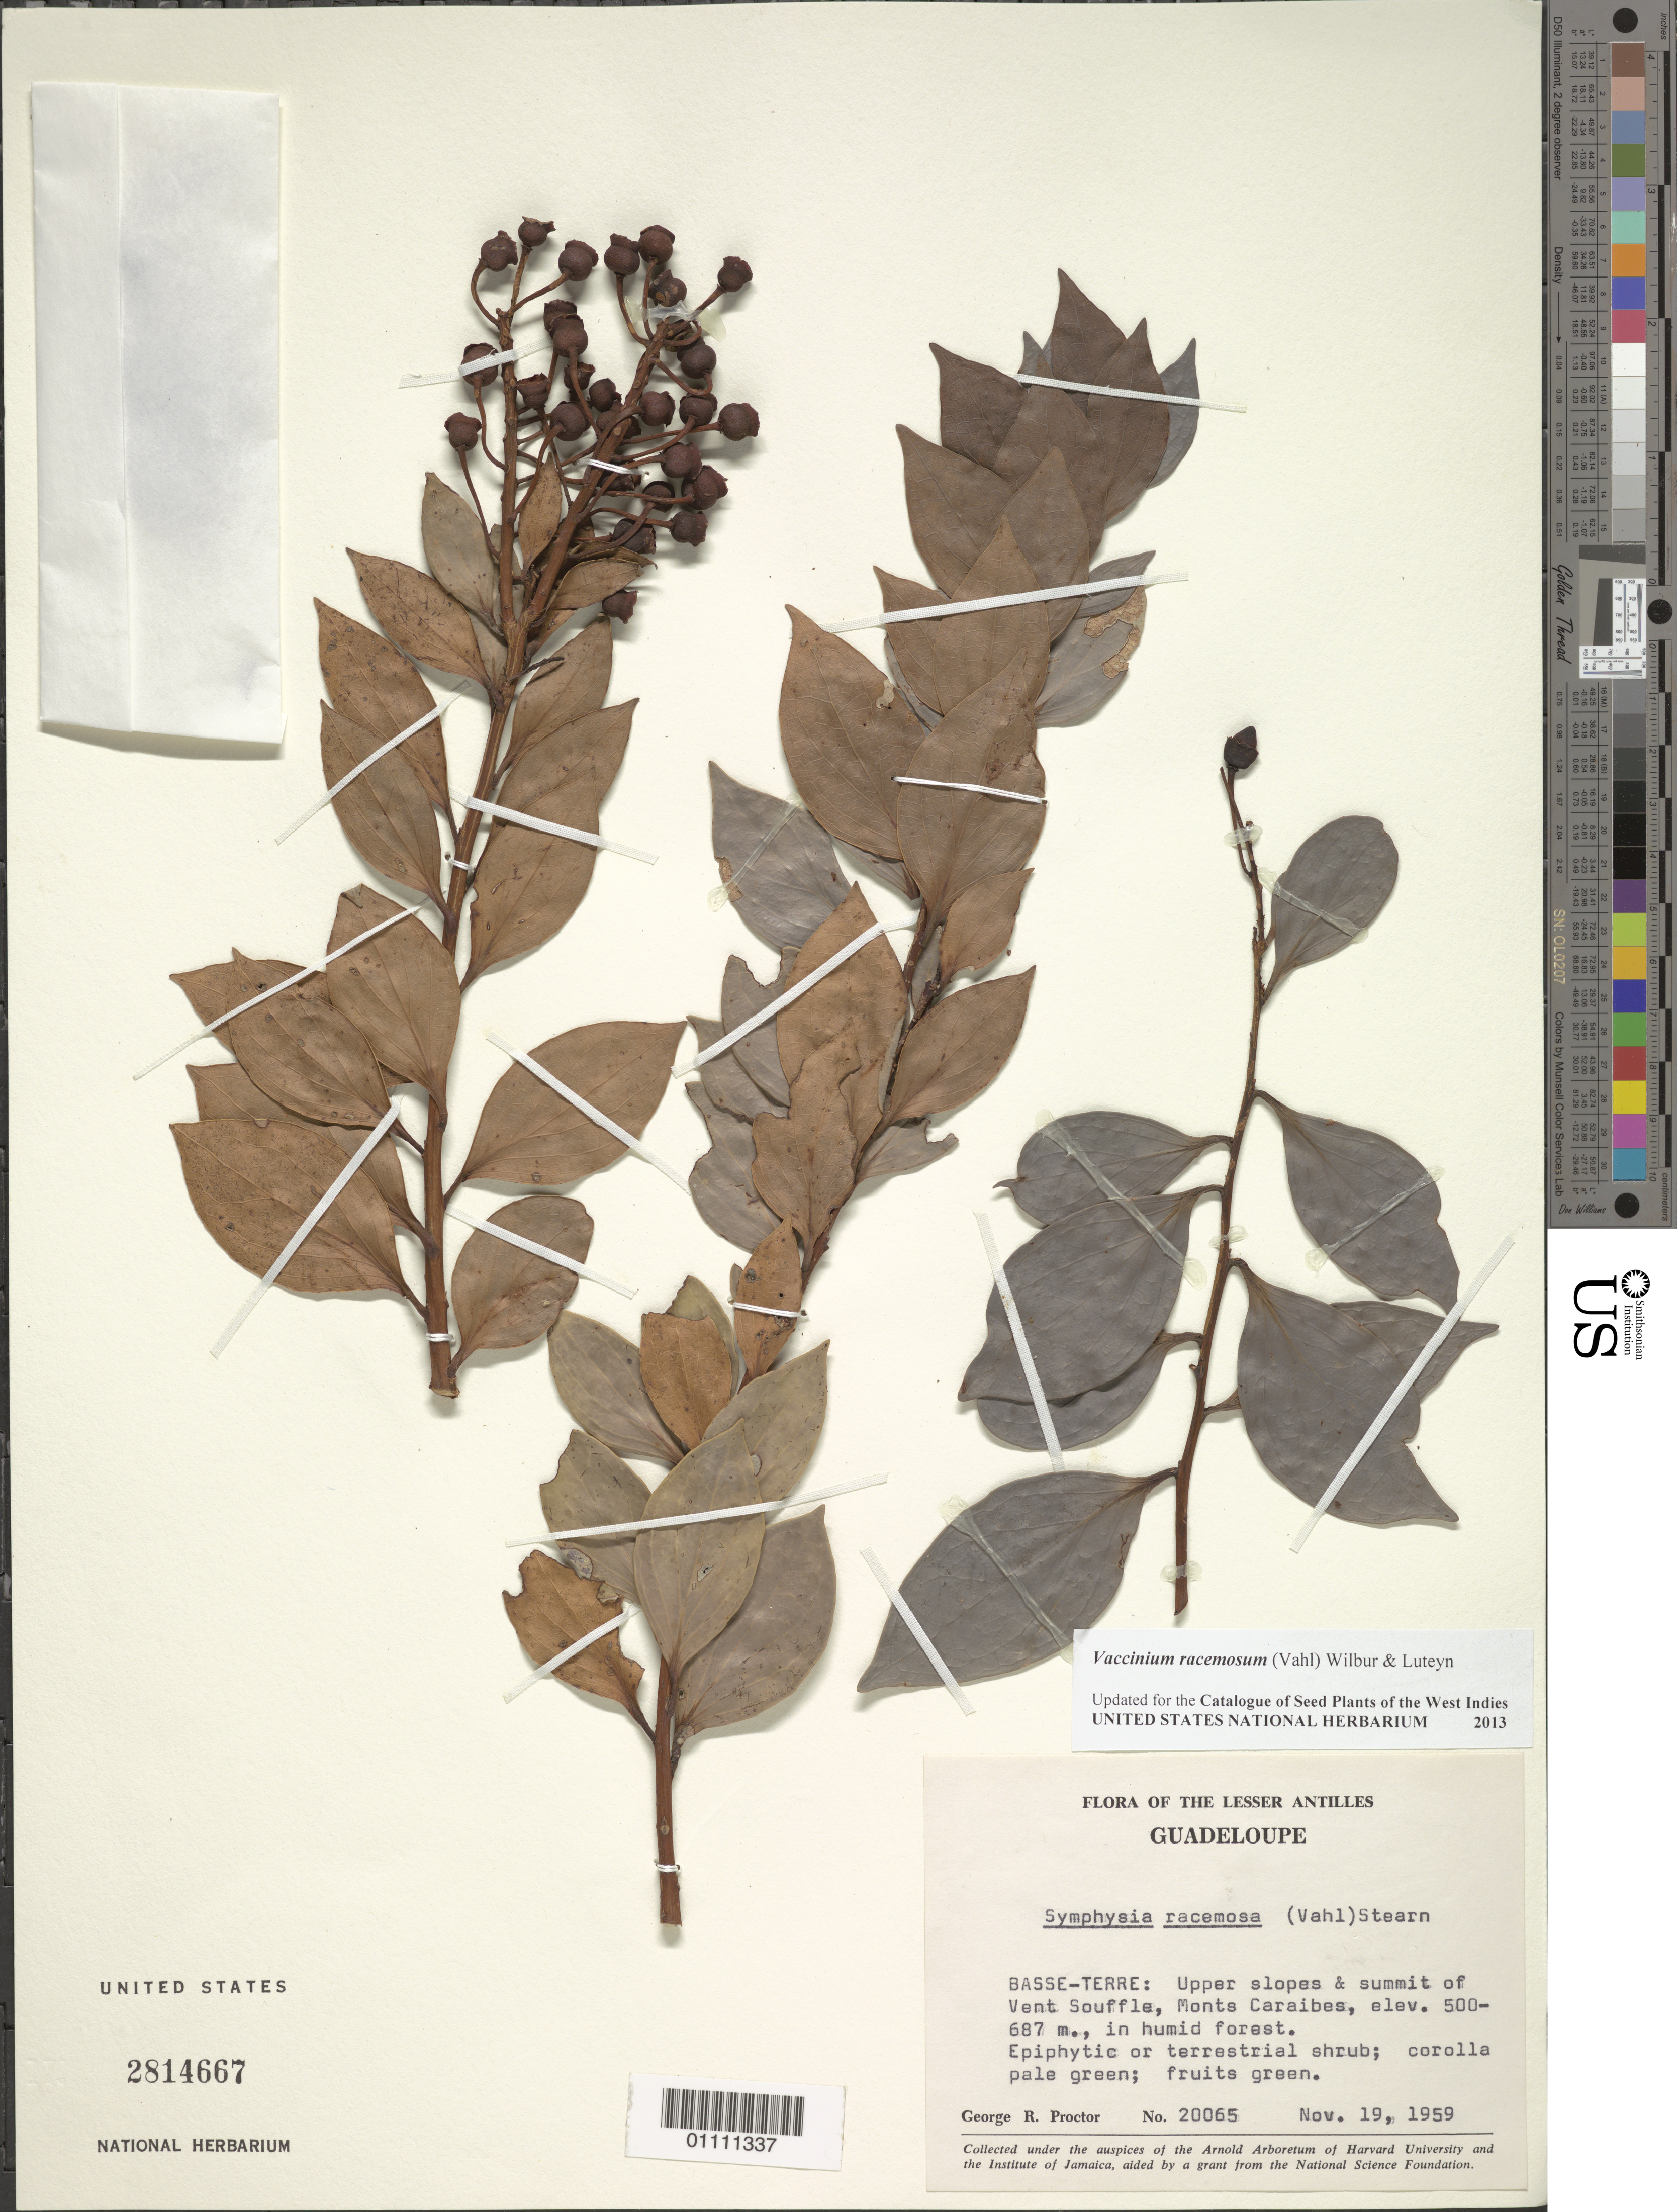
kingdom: Plantae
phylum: Tracheophyta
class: Magnoliopsida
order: Ericales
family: Ericaceae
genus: Vaccinium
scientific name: Vaccinium racemosum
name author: (Vahl) Wilbur & Luteyn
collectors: G. R. Proctor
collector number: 20065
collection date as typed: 19 Nov 1959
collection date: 1959-11-19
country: Guadeloupe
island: Basse Terre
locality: Upper slopes and summit of Vent Souffle, Monts Caraibes, in humid forest.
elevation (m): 500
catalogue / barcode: US 2814667